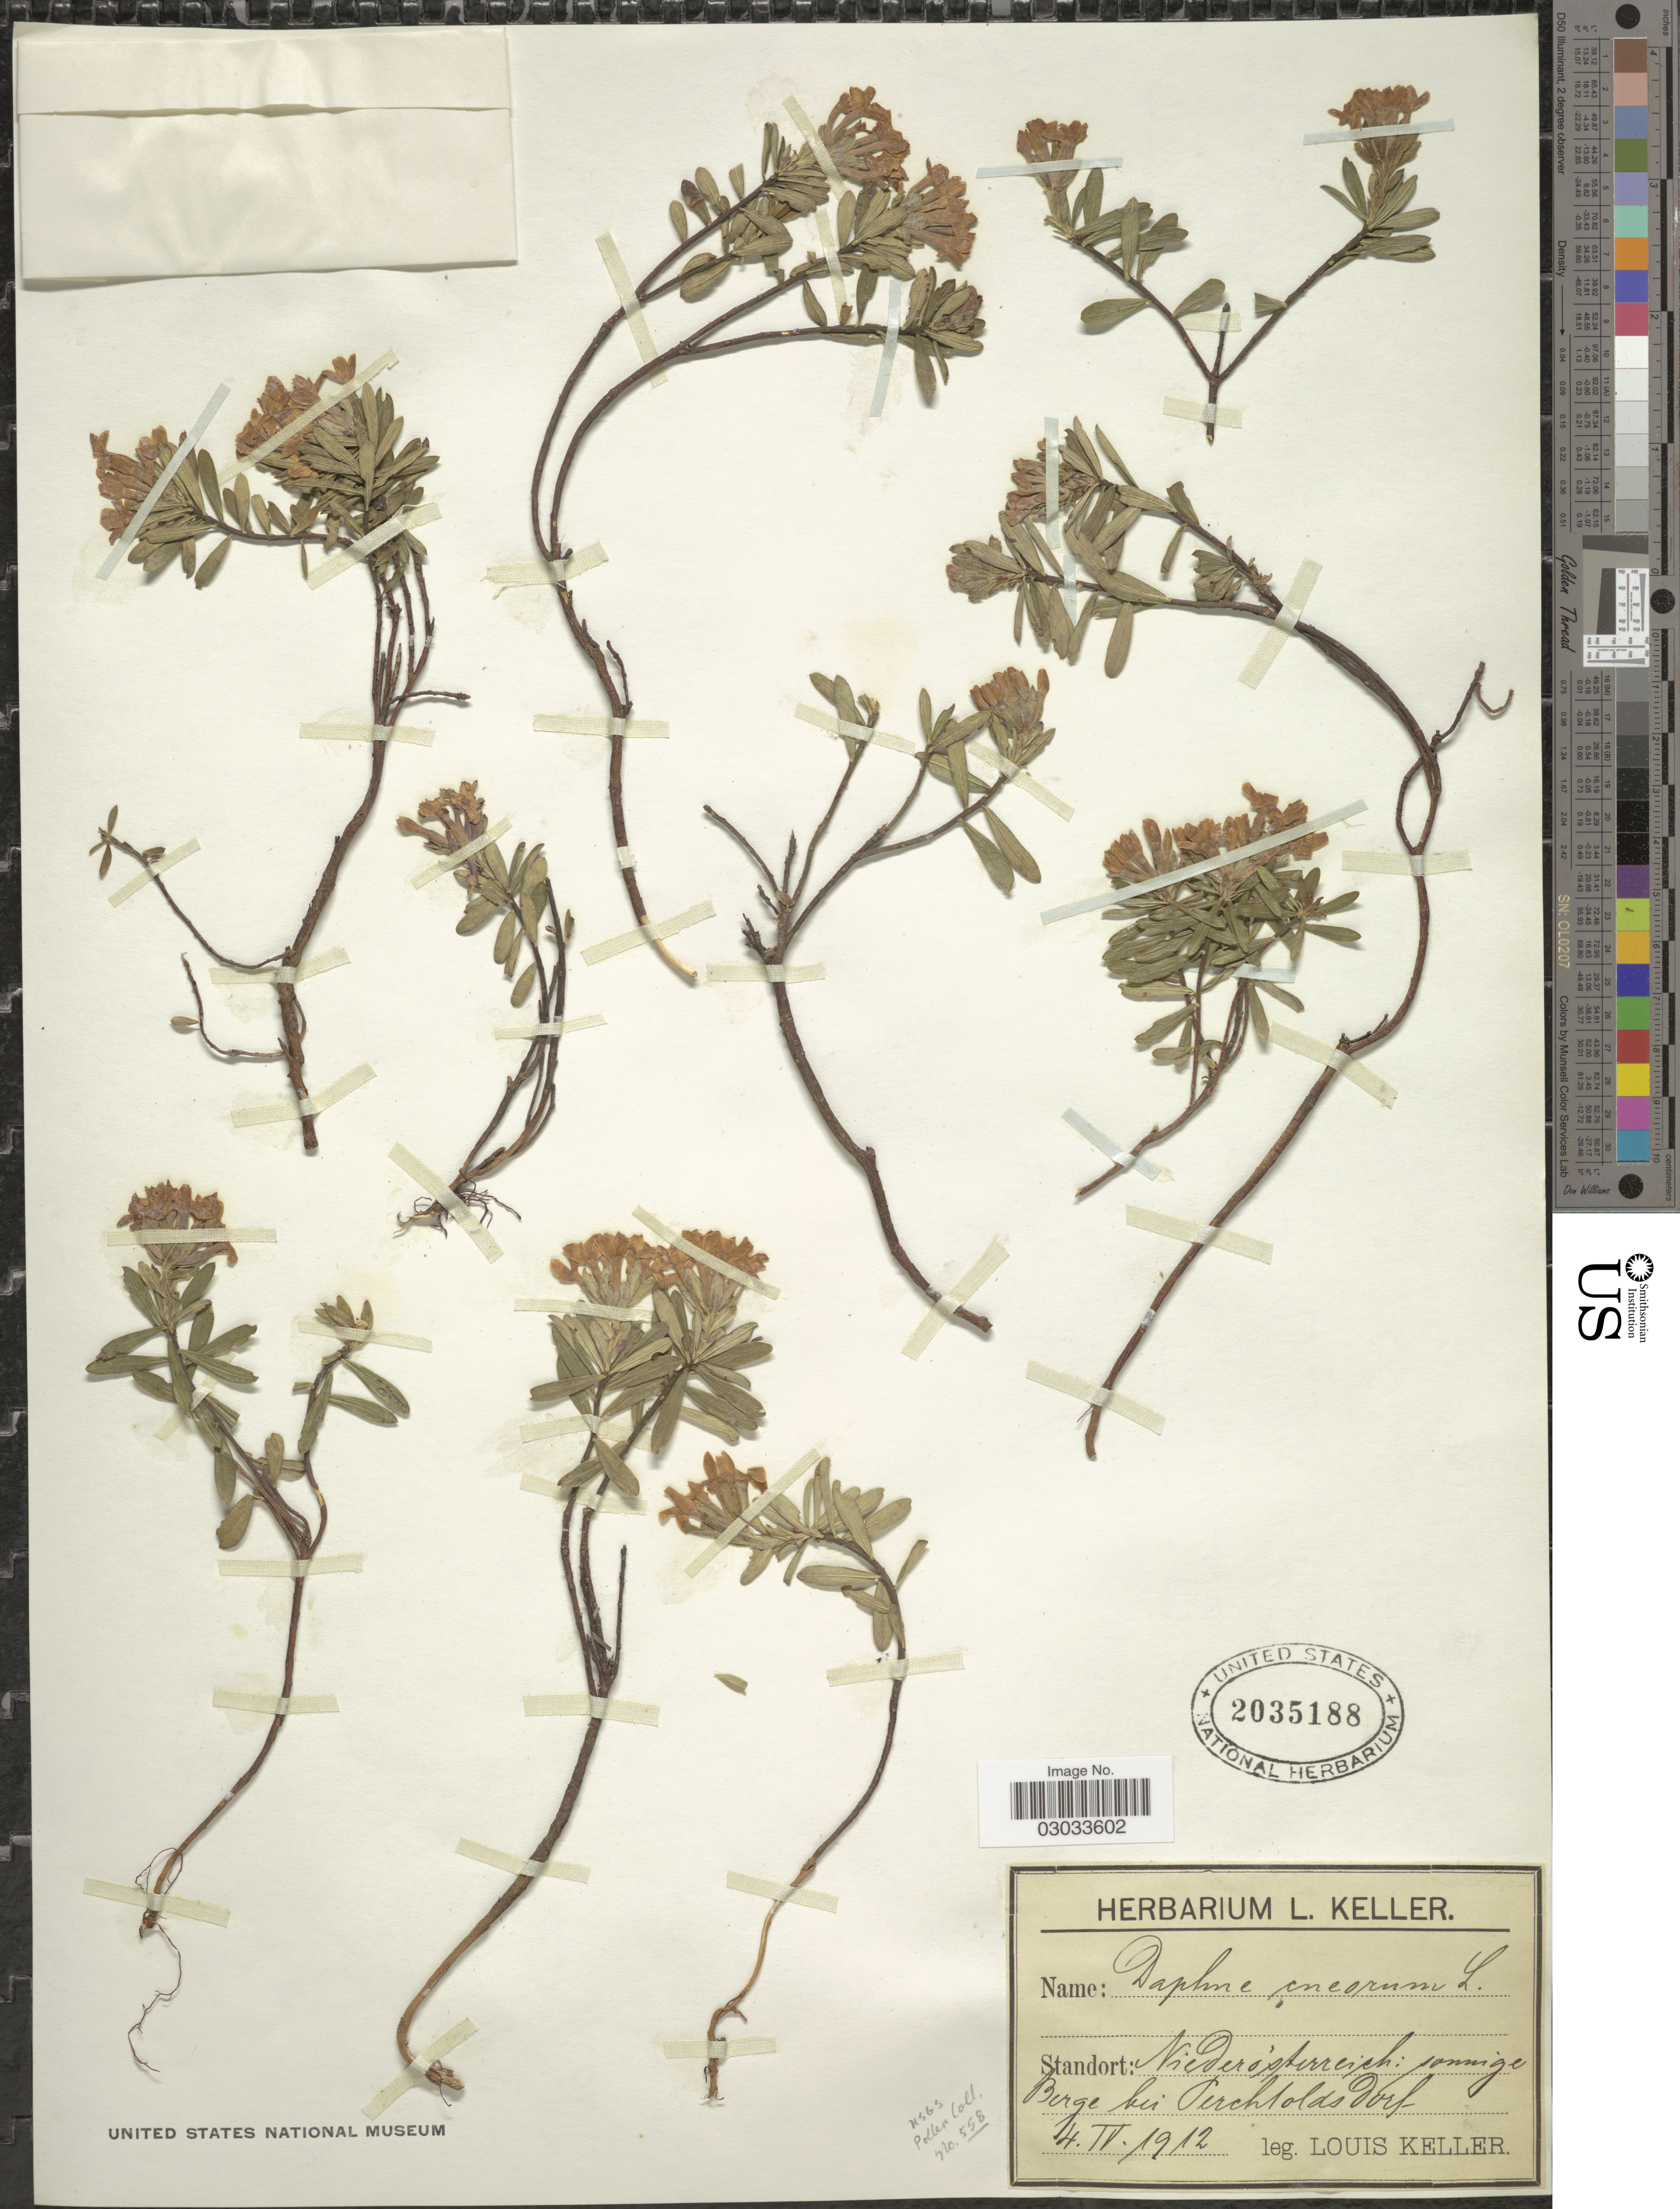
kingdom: Plantae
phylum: Tracheophyta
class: Magnoliopsida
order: Malvales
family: Thymelaeaceae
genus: Daphne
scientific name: Daphne cneorum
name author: L.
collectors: L. Keller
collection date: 1912-04-04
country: Austria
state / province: Niederosterreich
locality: Standort: Niederosterreich; sommige Berge bei Perchtoldsdorf.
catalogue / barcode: US 2035188